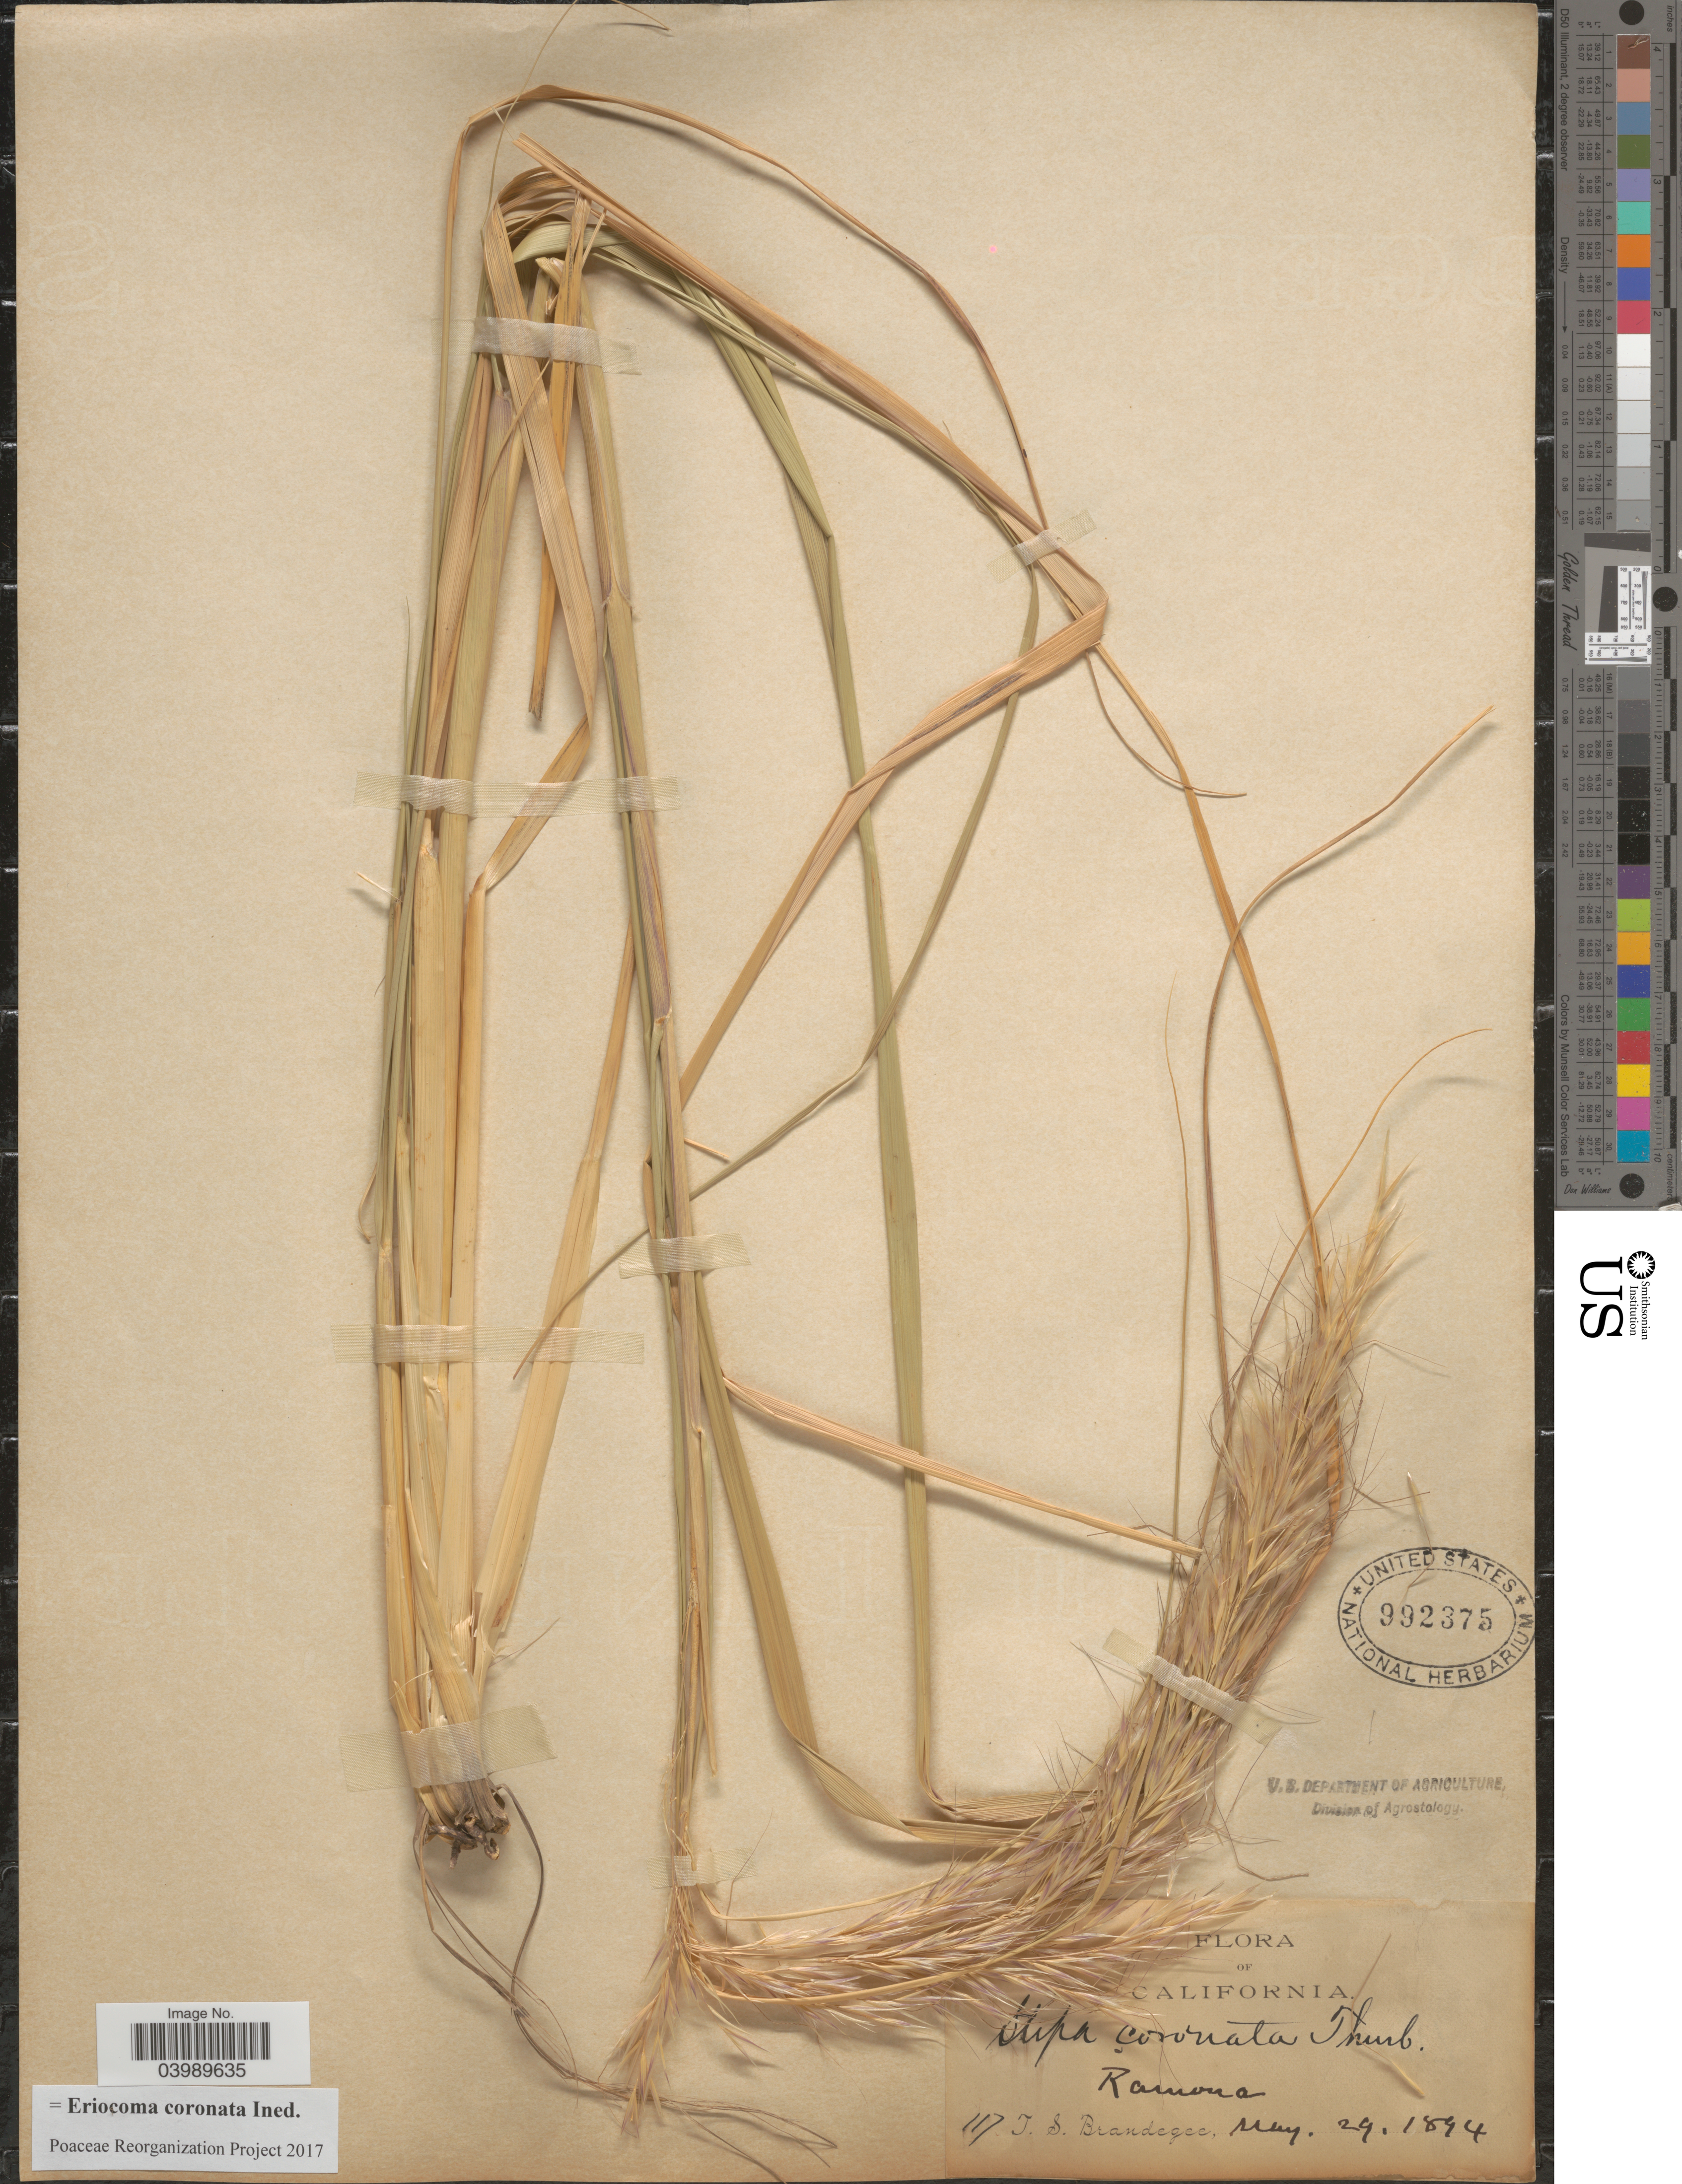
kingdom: Plantae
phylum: Tracheophyta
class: Liliopsida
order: Poales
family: Poaceae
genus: Eriocoma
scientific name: Eriocoma coronata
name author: (Thurb.) Romasch.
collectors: T. S. Brandegee (herbarium)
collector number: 117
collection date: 1894-05-29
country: United States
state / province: California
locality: Ramona.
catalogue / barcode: US 992375